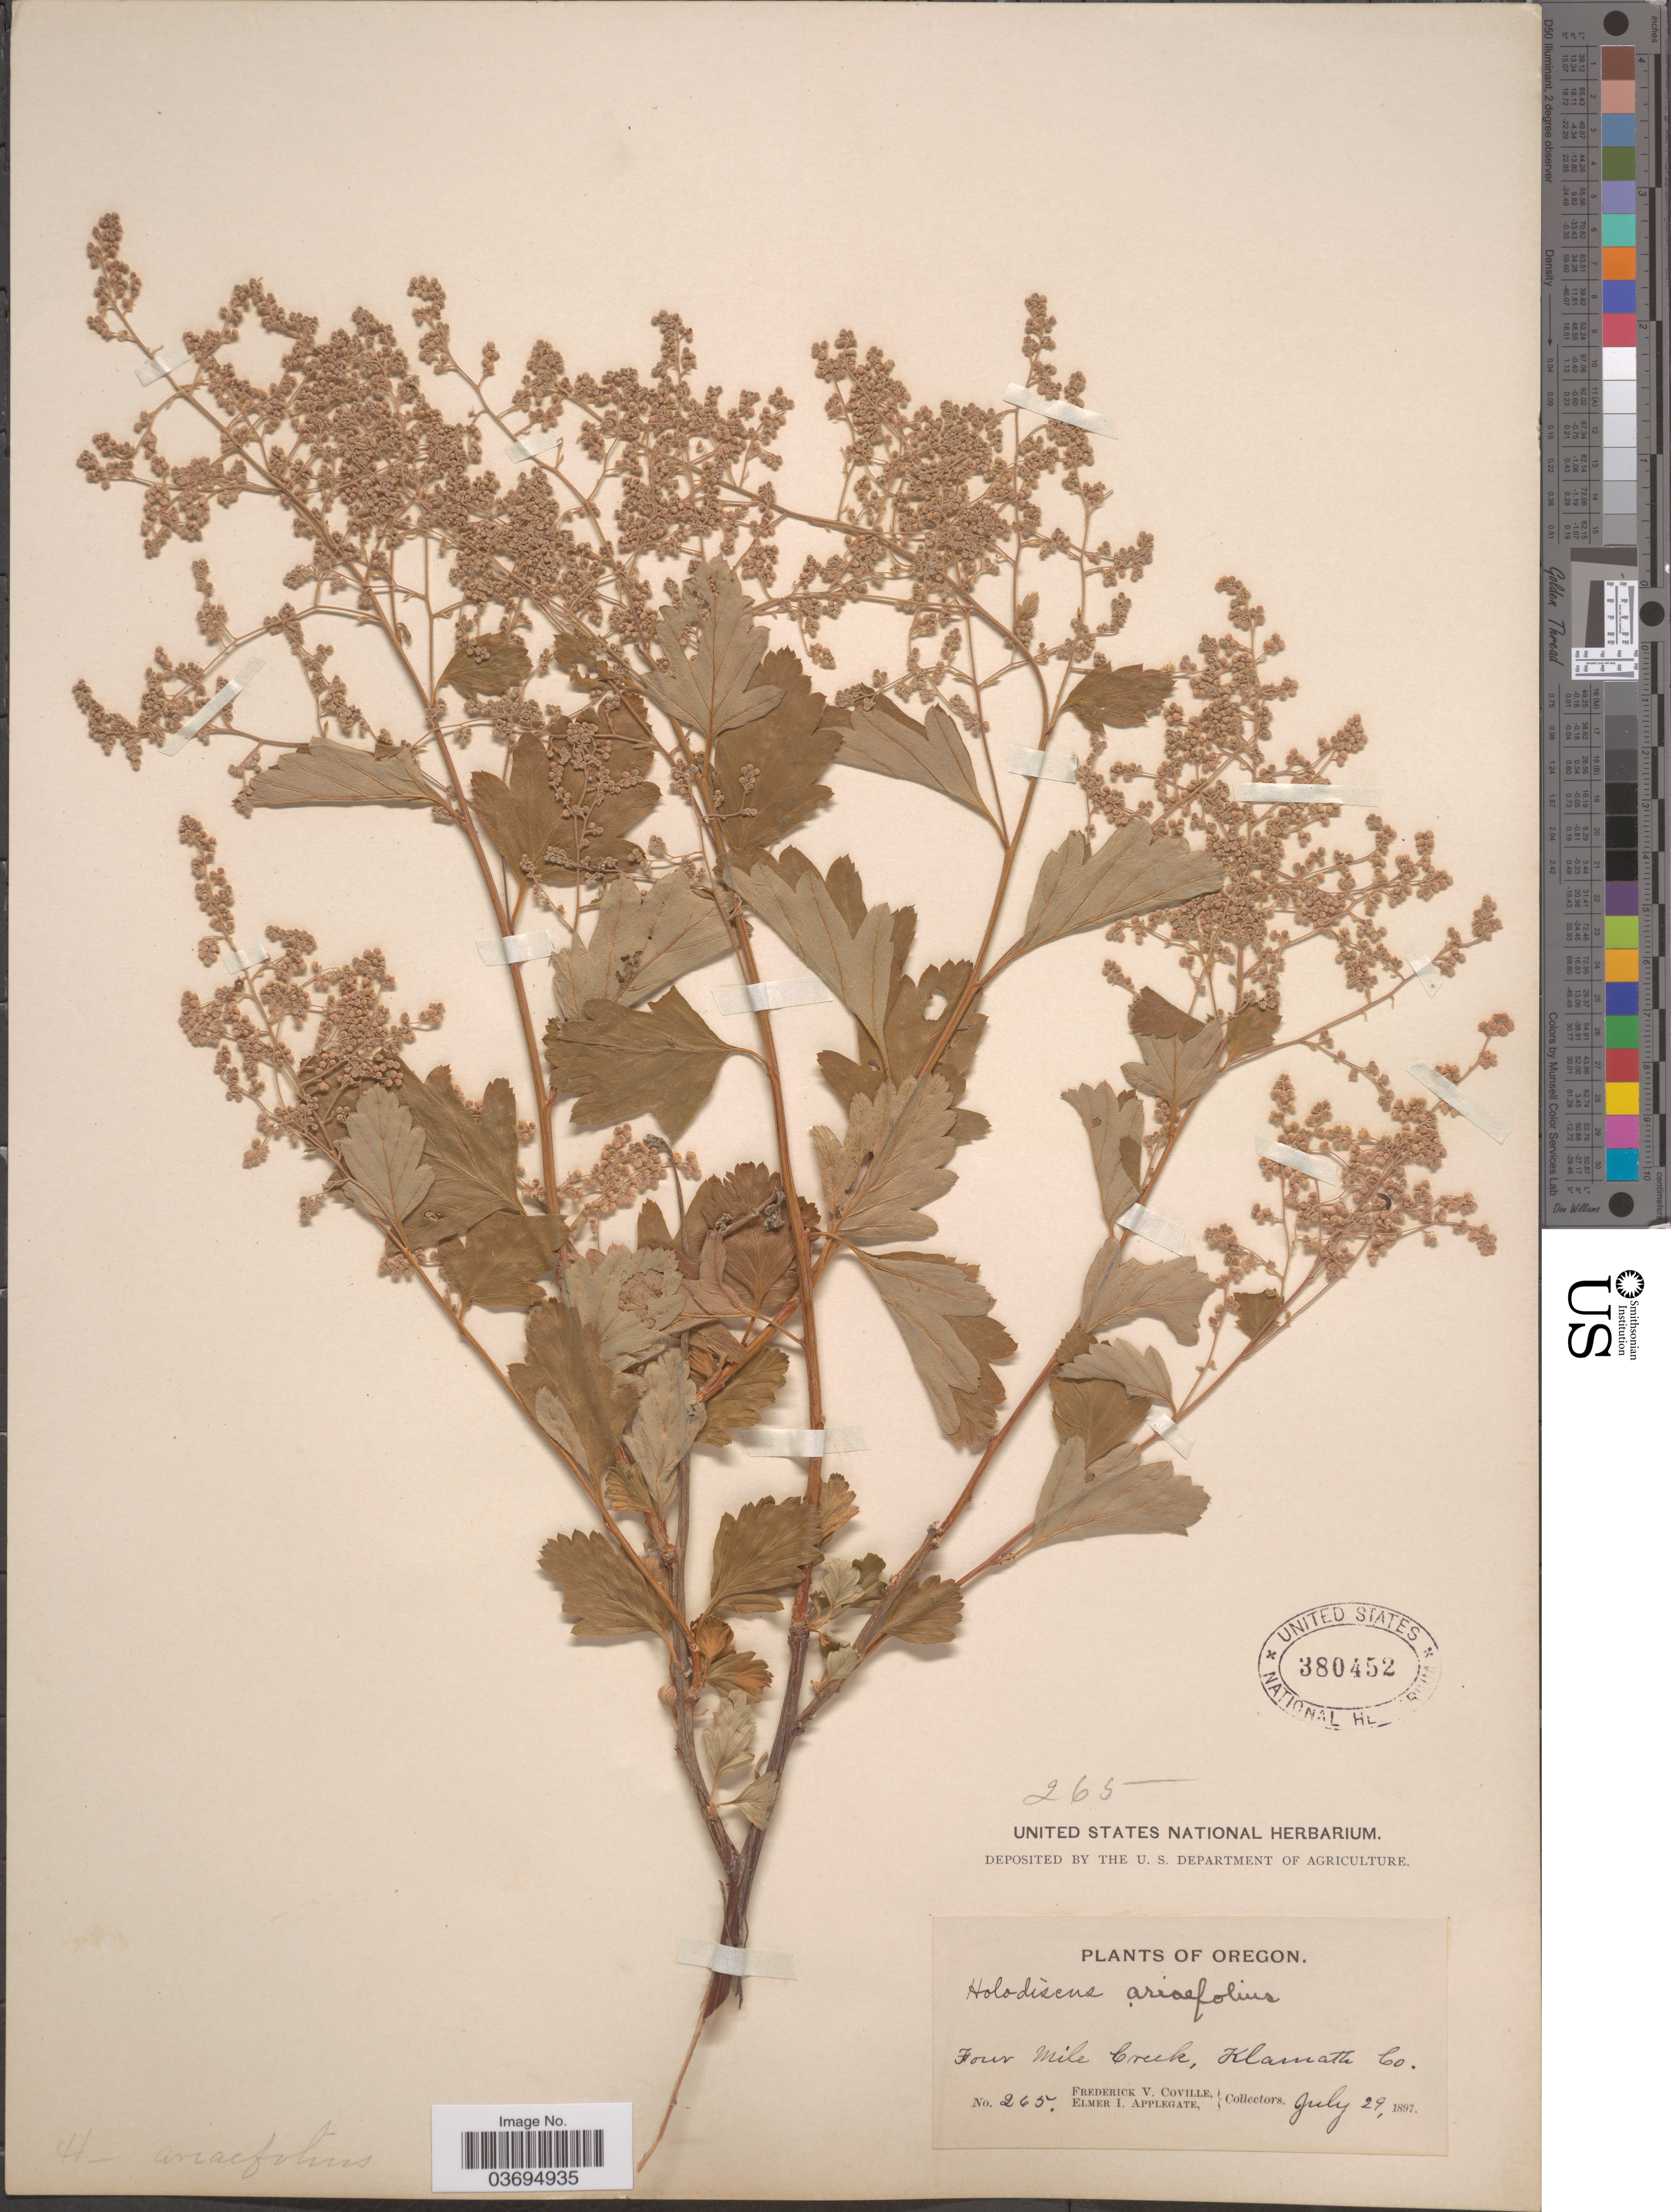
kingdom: Plantae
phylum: Tracheophyta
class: Magnoliopsida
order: Rosales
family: Rosaceae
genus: Holodiscus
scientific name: Holodiscus discolor var. discolor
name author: (Pursh) Maxim.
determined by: Strong, Mark T., (BOT), Smithsonian Institution - National Museum of Natural History (UNITED STATES)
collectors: F. V. Coville & E. I. Applegate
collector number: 265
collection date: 1897-07-29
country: United States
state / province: Oregon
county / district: Klamath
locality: Four Mile Creek, Klamath Co.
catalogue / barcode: US 380452